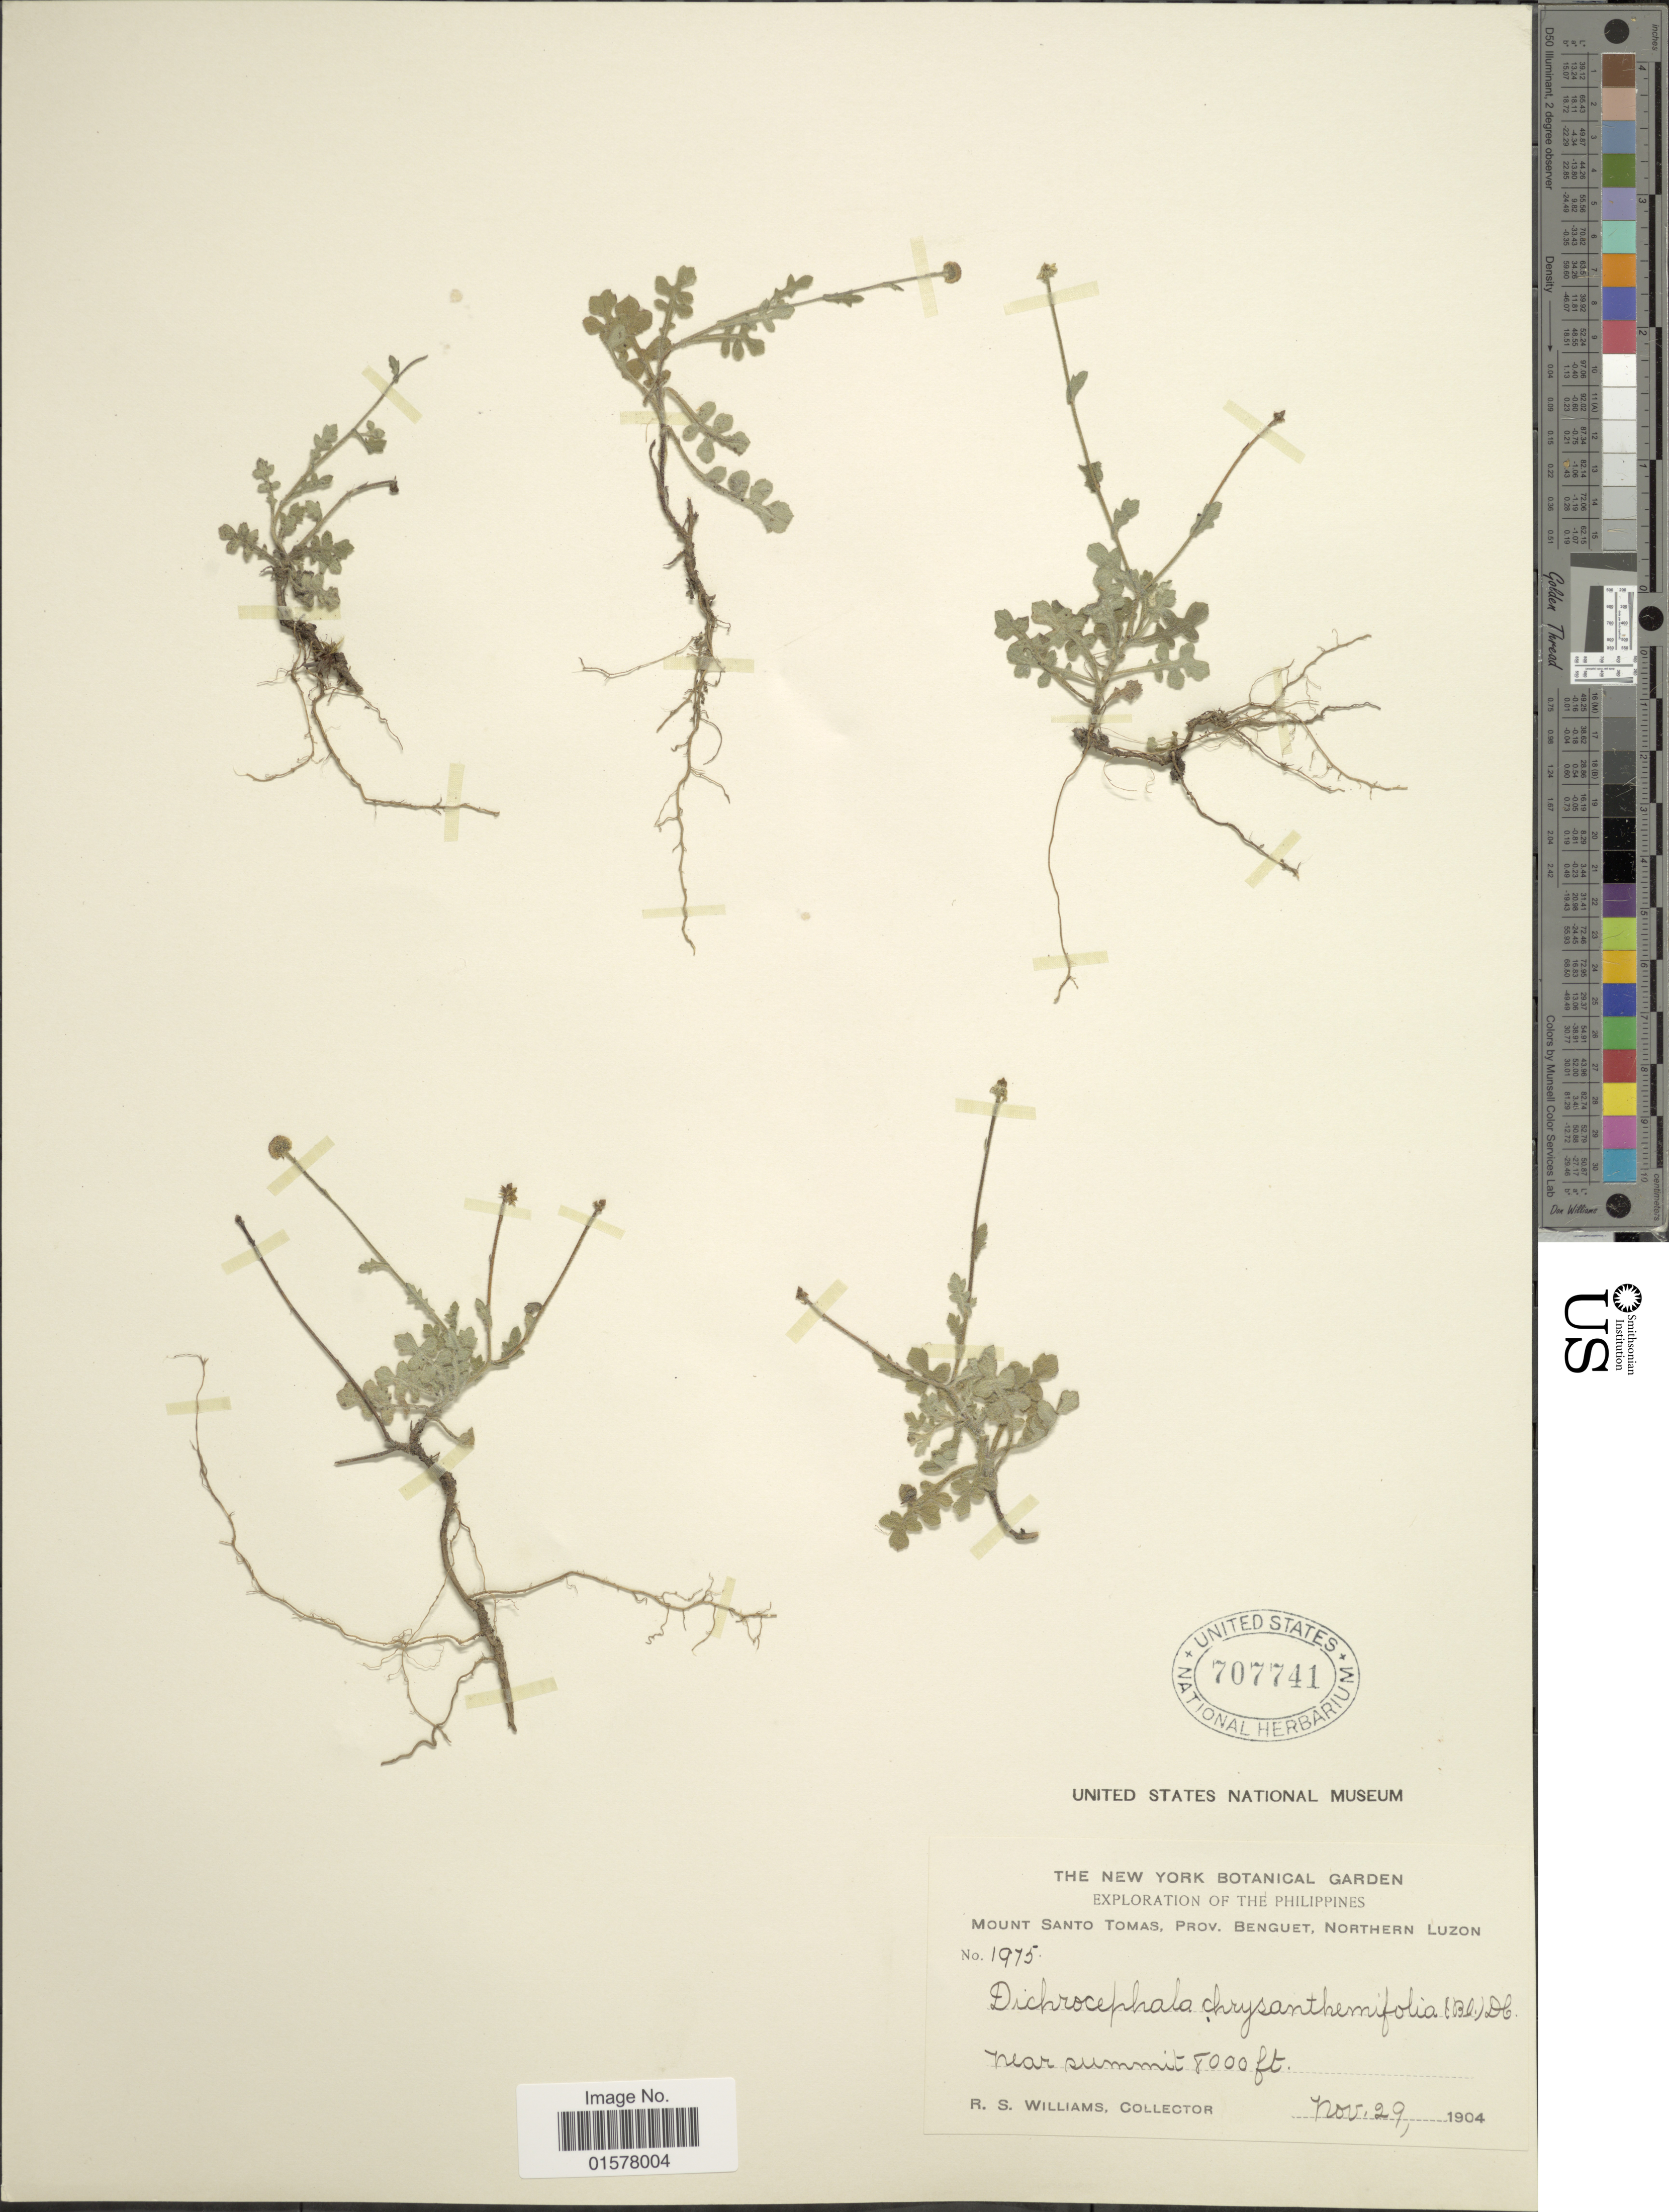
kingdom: Plantae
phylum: Tracheophyta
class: Magnoliopsida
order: Asterales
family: Asteraceae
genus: Dichrocephala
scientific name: Dichrocephala chrysanthemifolia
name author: (Blume) DC.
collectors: R. S. Williams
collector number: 1975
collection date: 1904-11-29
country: Philippines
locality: Mount Santo Tomas, Prov. Benguet, Northern Luzon near summit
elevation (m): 2438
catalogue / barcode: US 707741